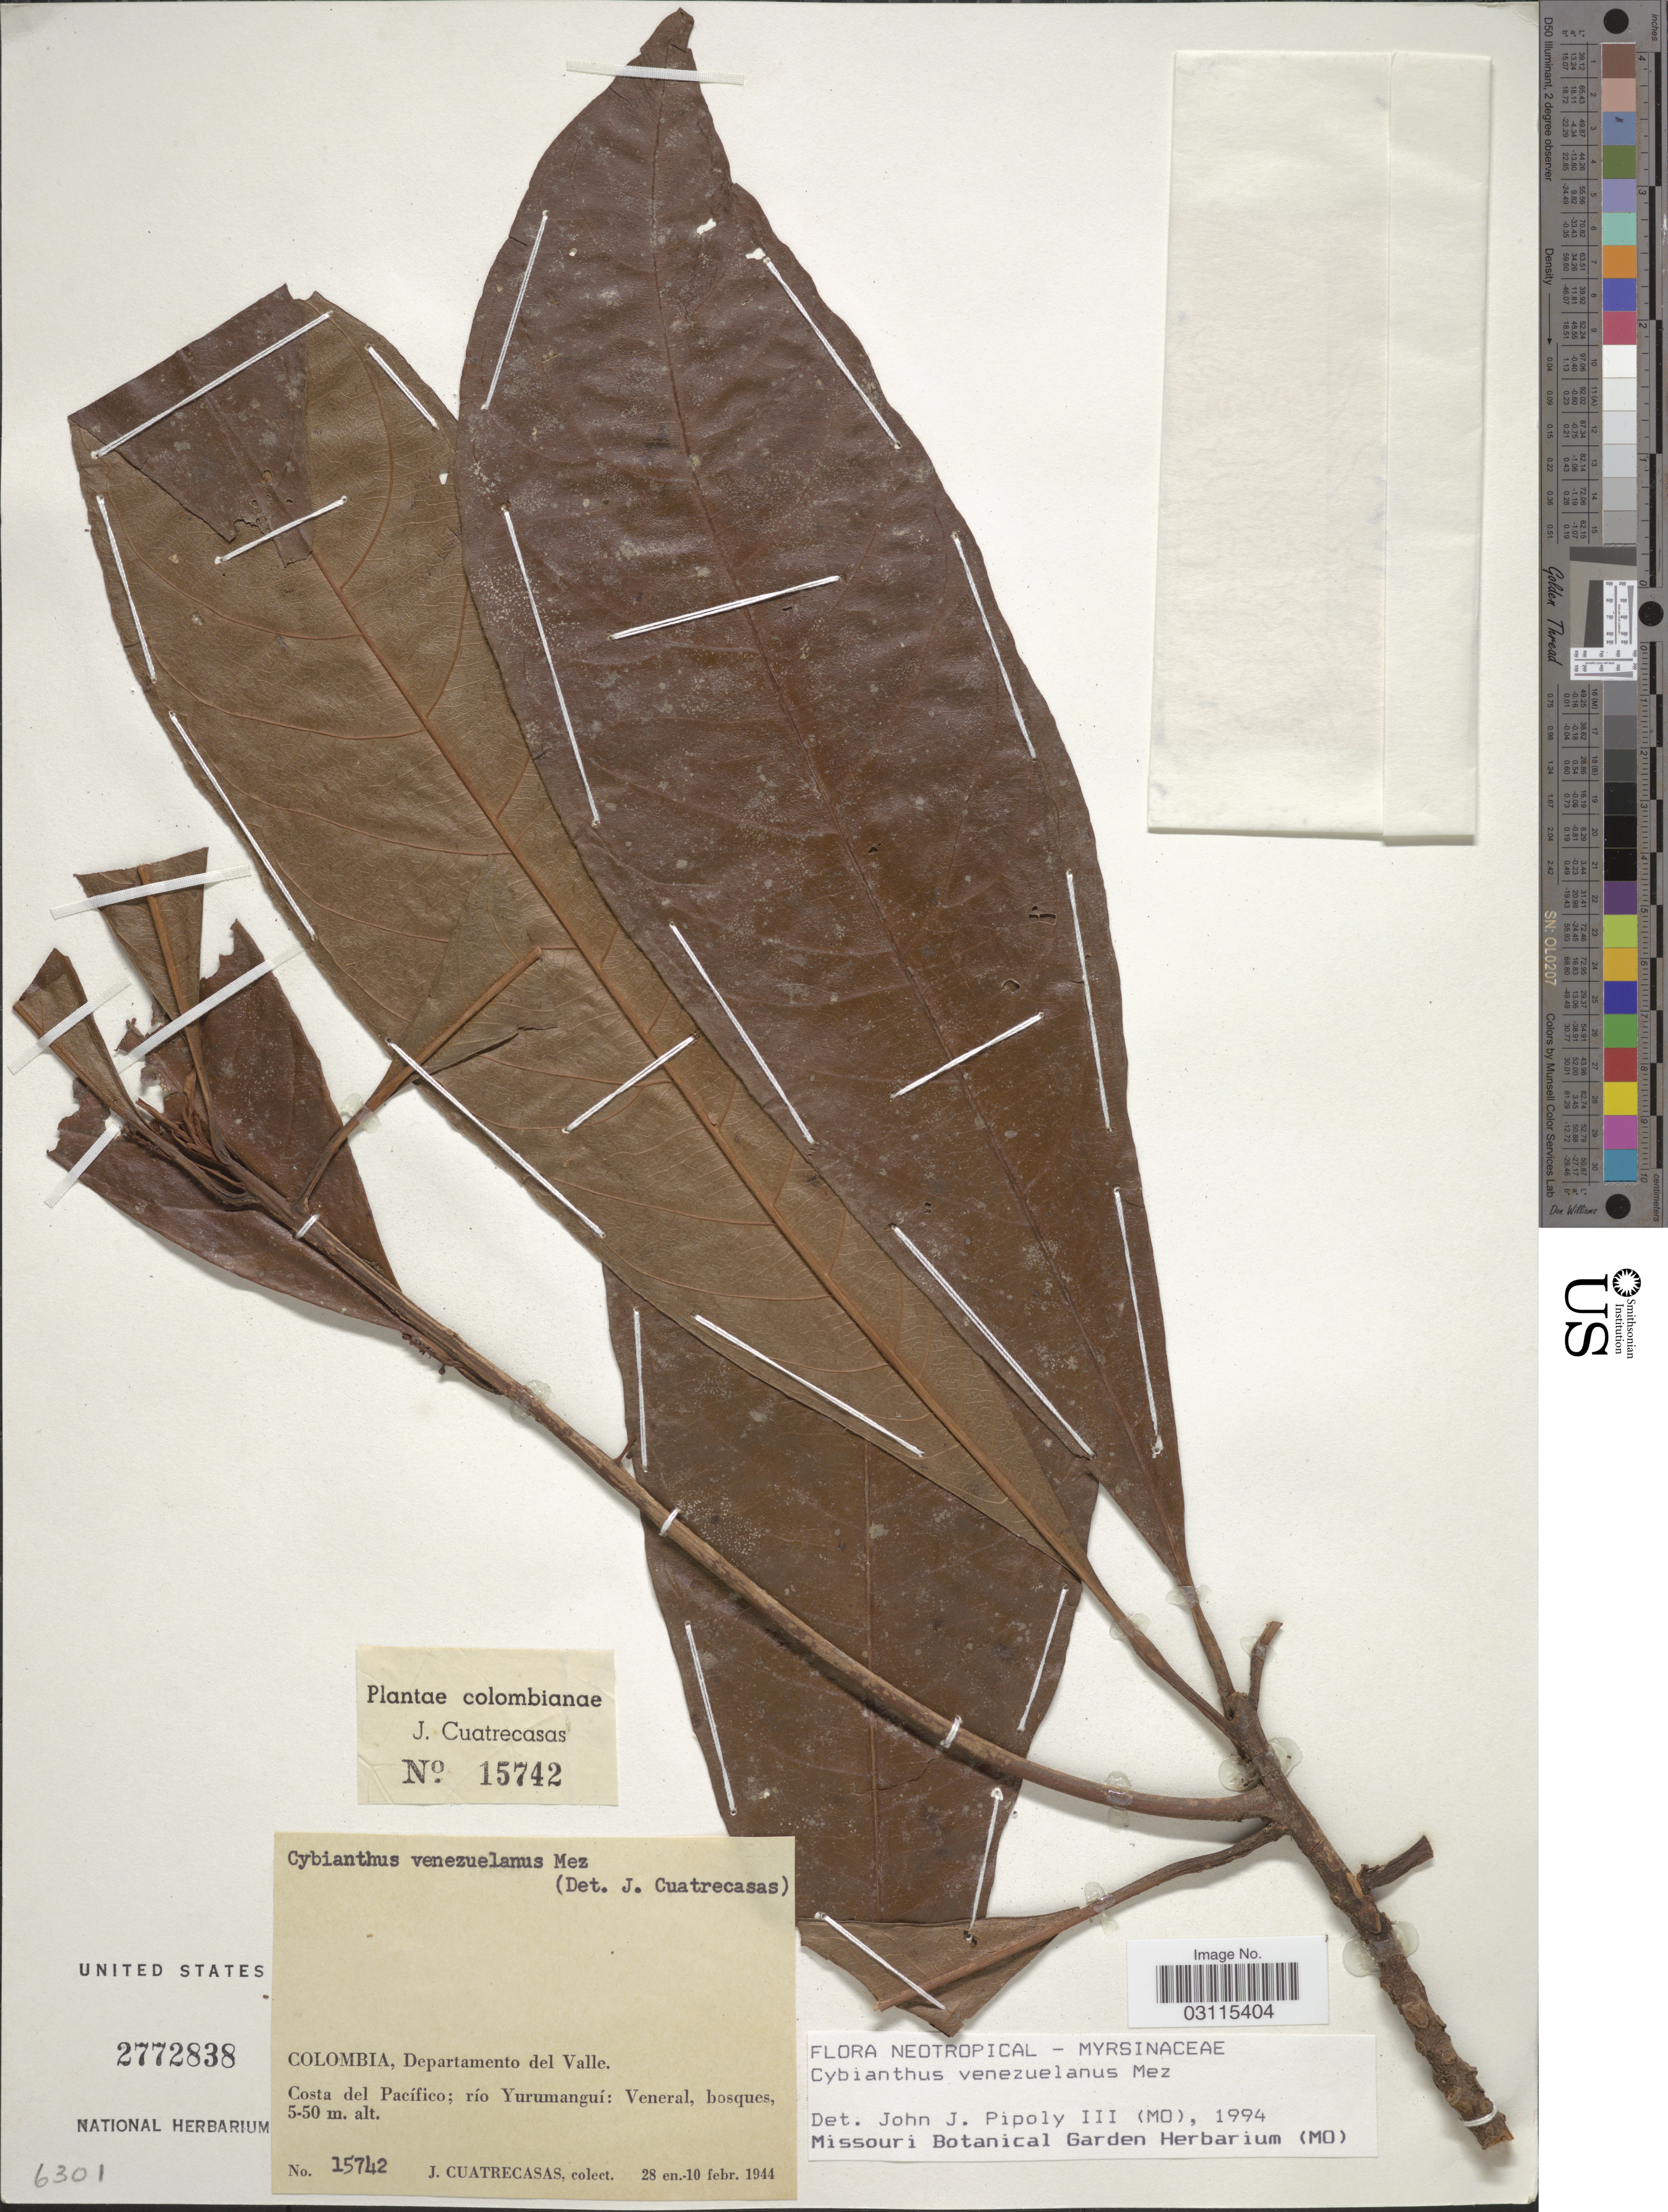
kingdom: Plantae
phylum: Tracheophyta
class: Magnoliopsida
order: Ericales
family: Primulaceae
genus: Cybianthus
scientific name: Cybianthus venezuelanus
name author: Mez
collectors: J. Cuatrecasas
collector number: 15742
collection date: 1944-02-10/1944-02-28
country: Colombia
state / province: Valle del Cauca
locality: Departamento del Valle. Costa del Pacífico; río Yurumanguí: Veneral, bosques.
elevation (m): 5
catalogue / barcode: US 2772838